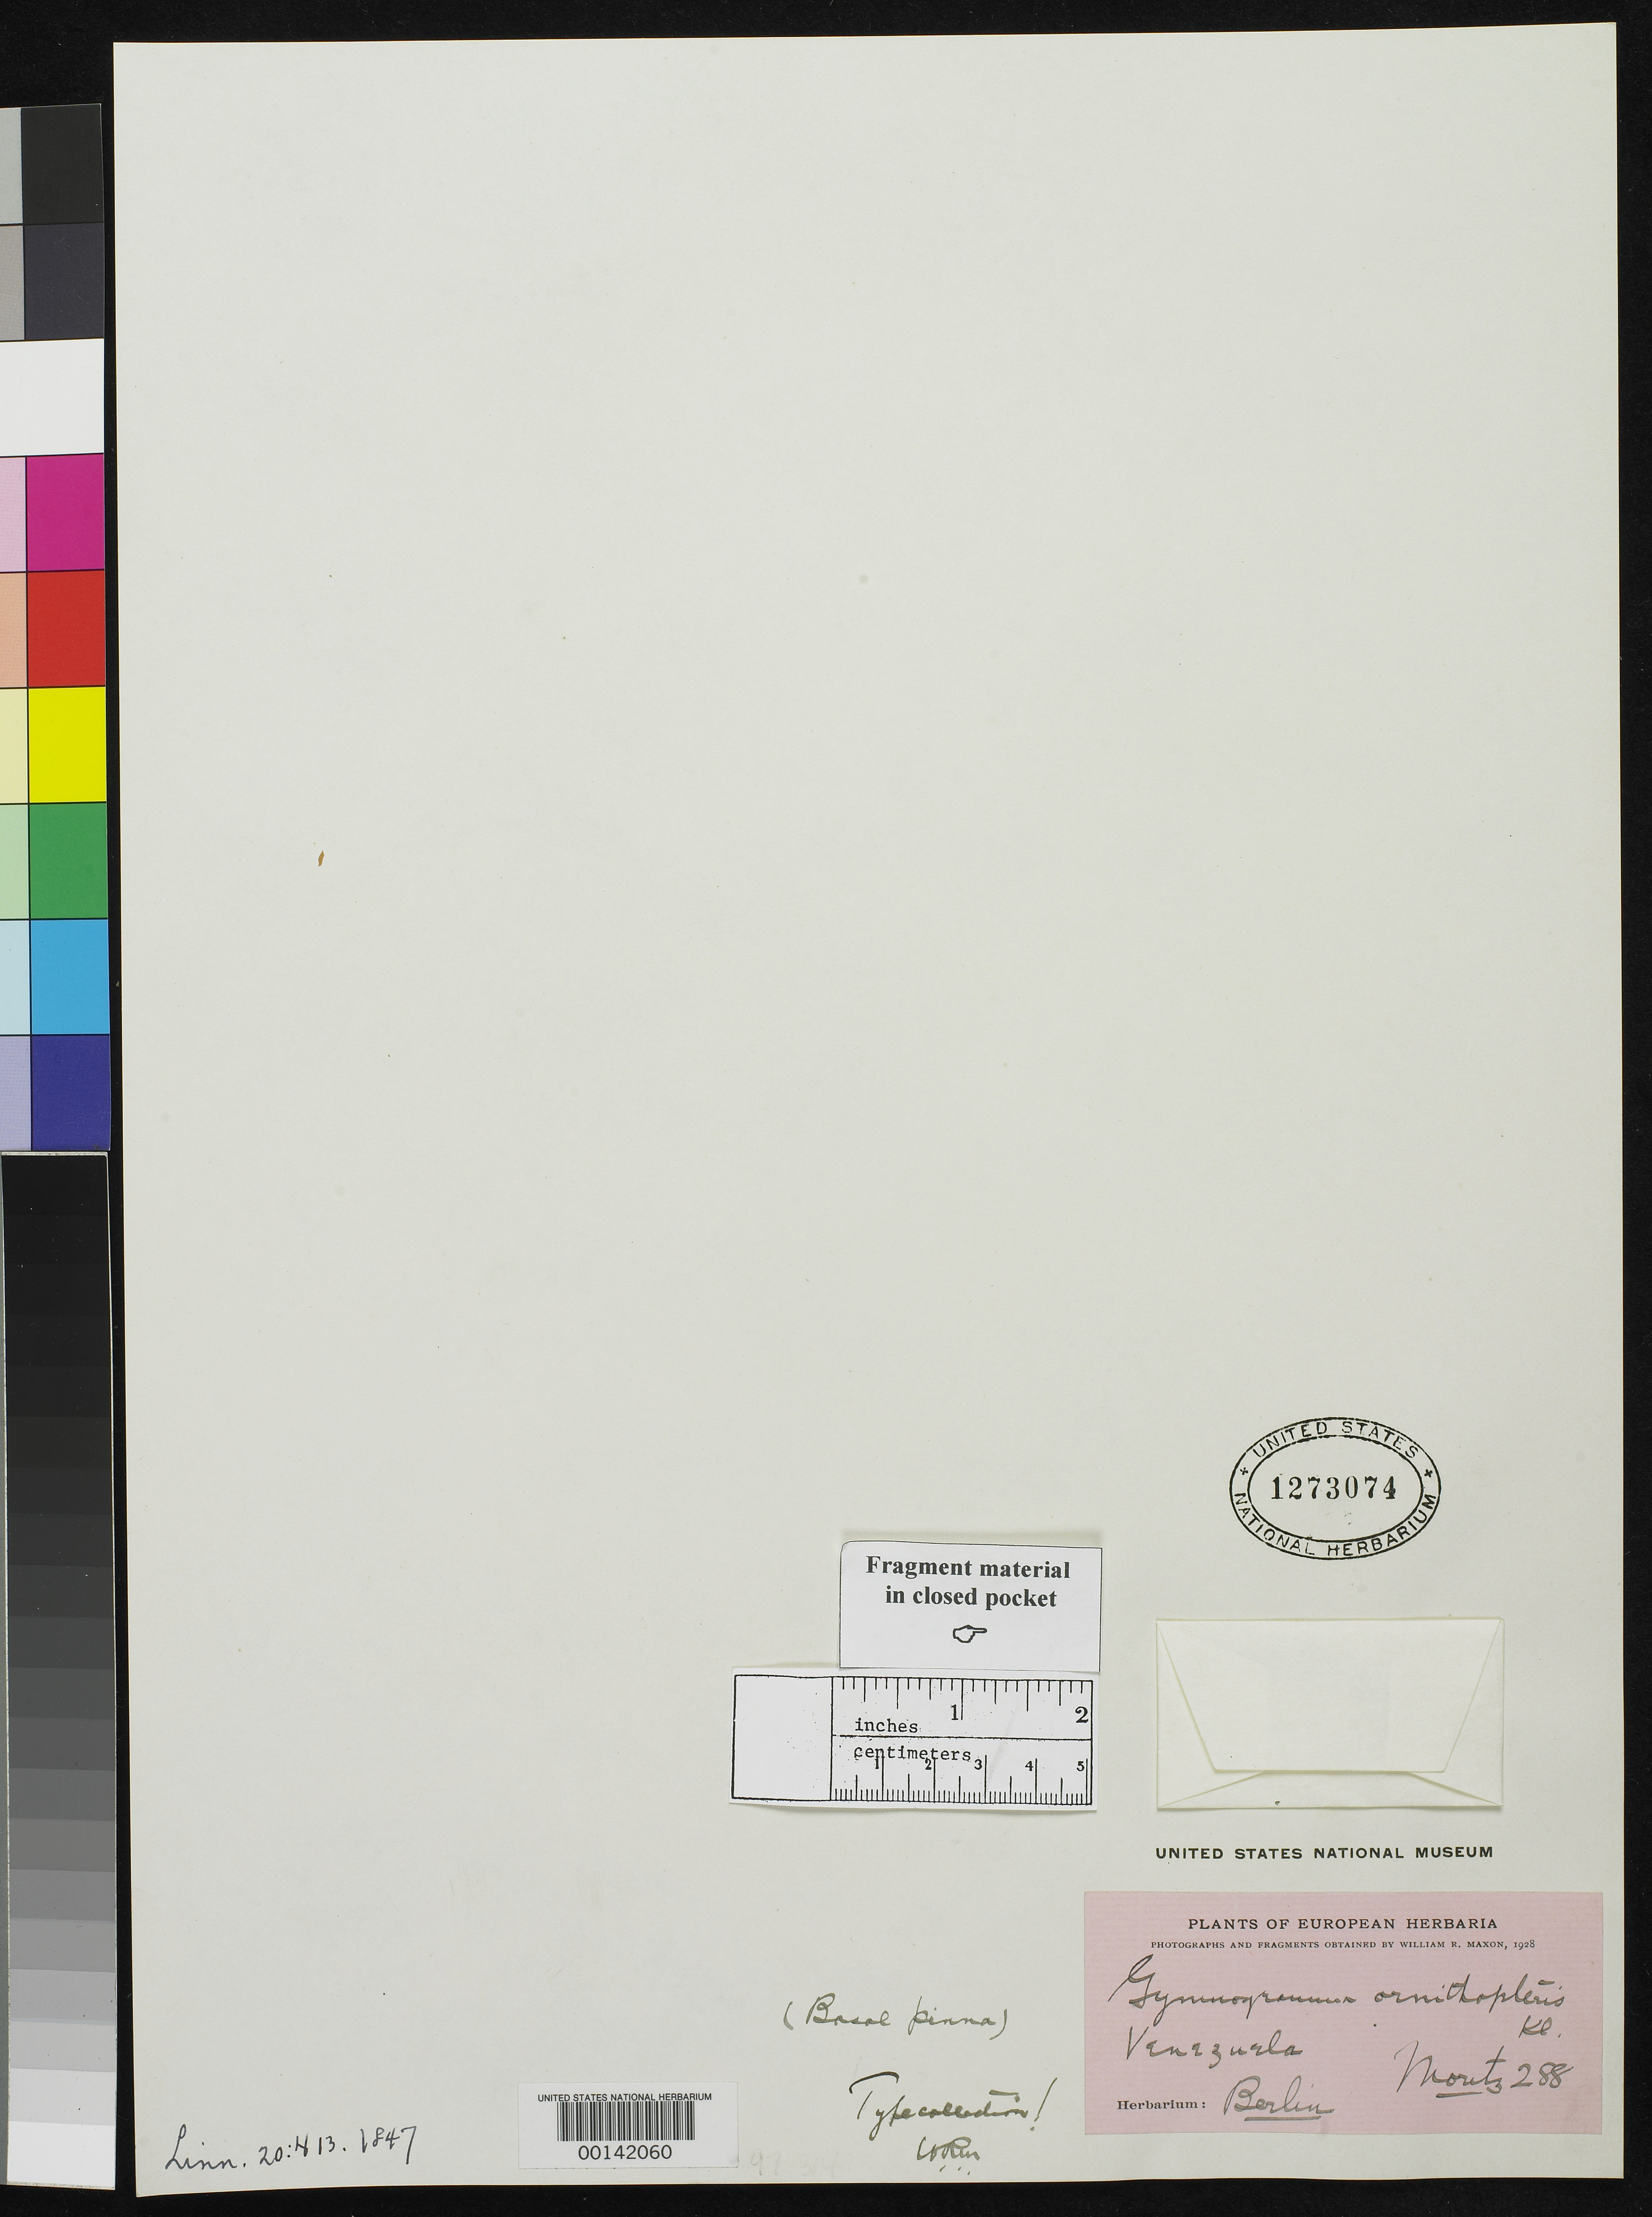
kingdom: Plantae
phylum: Tracheophyta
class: Polypodiopsida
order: Polypodiales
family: Pteridaceae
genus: Gymnogramma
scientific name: Gymnogramma ornithopteris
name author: Klotzsch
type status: Type Fragment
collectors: A. Moritz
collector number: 288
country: Venezuela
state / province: Mérida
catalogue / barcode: US 1273074